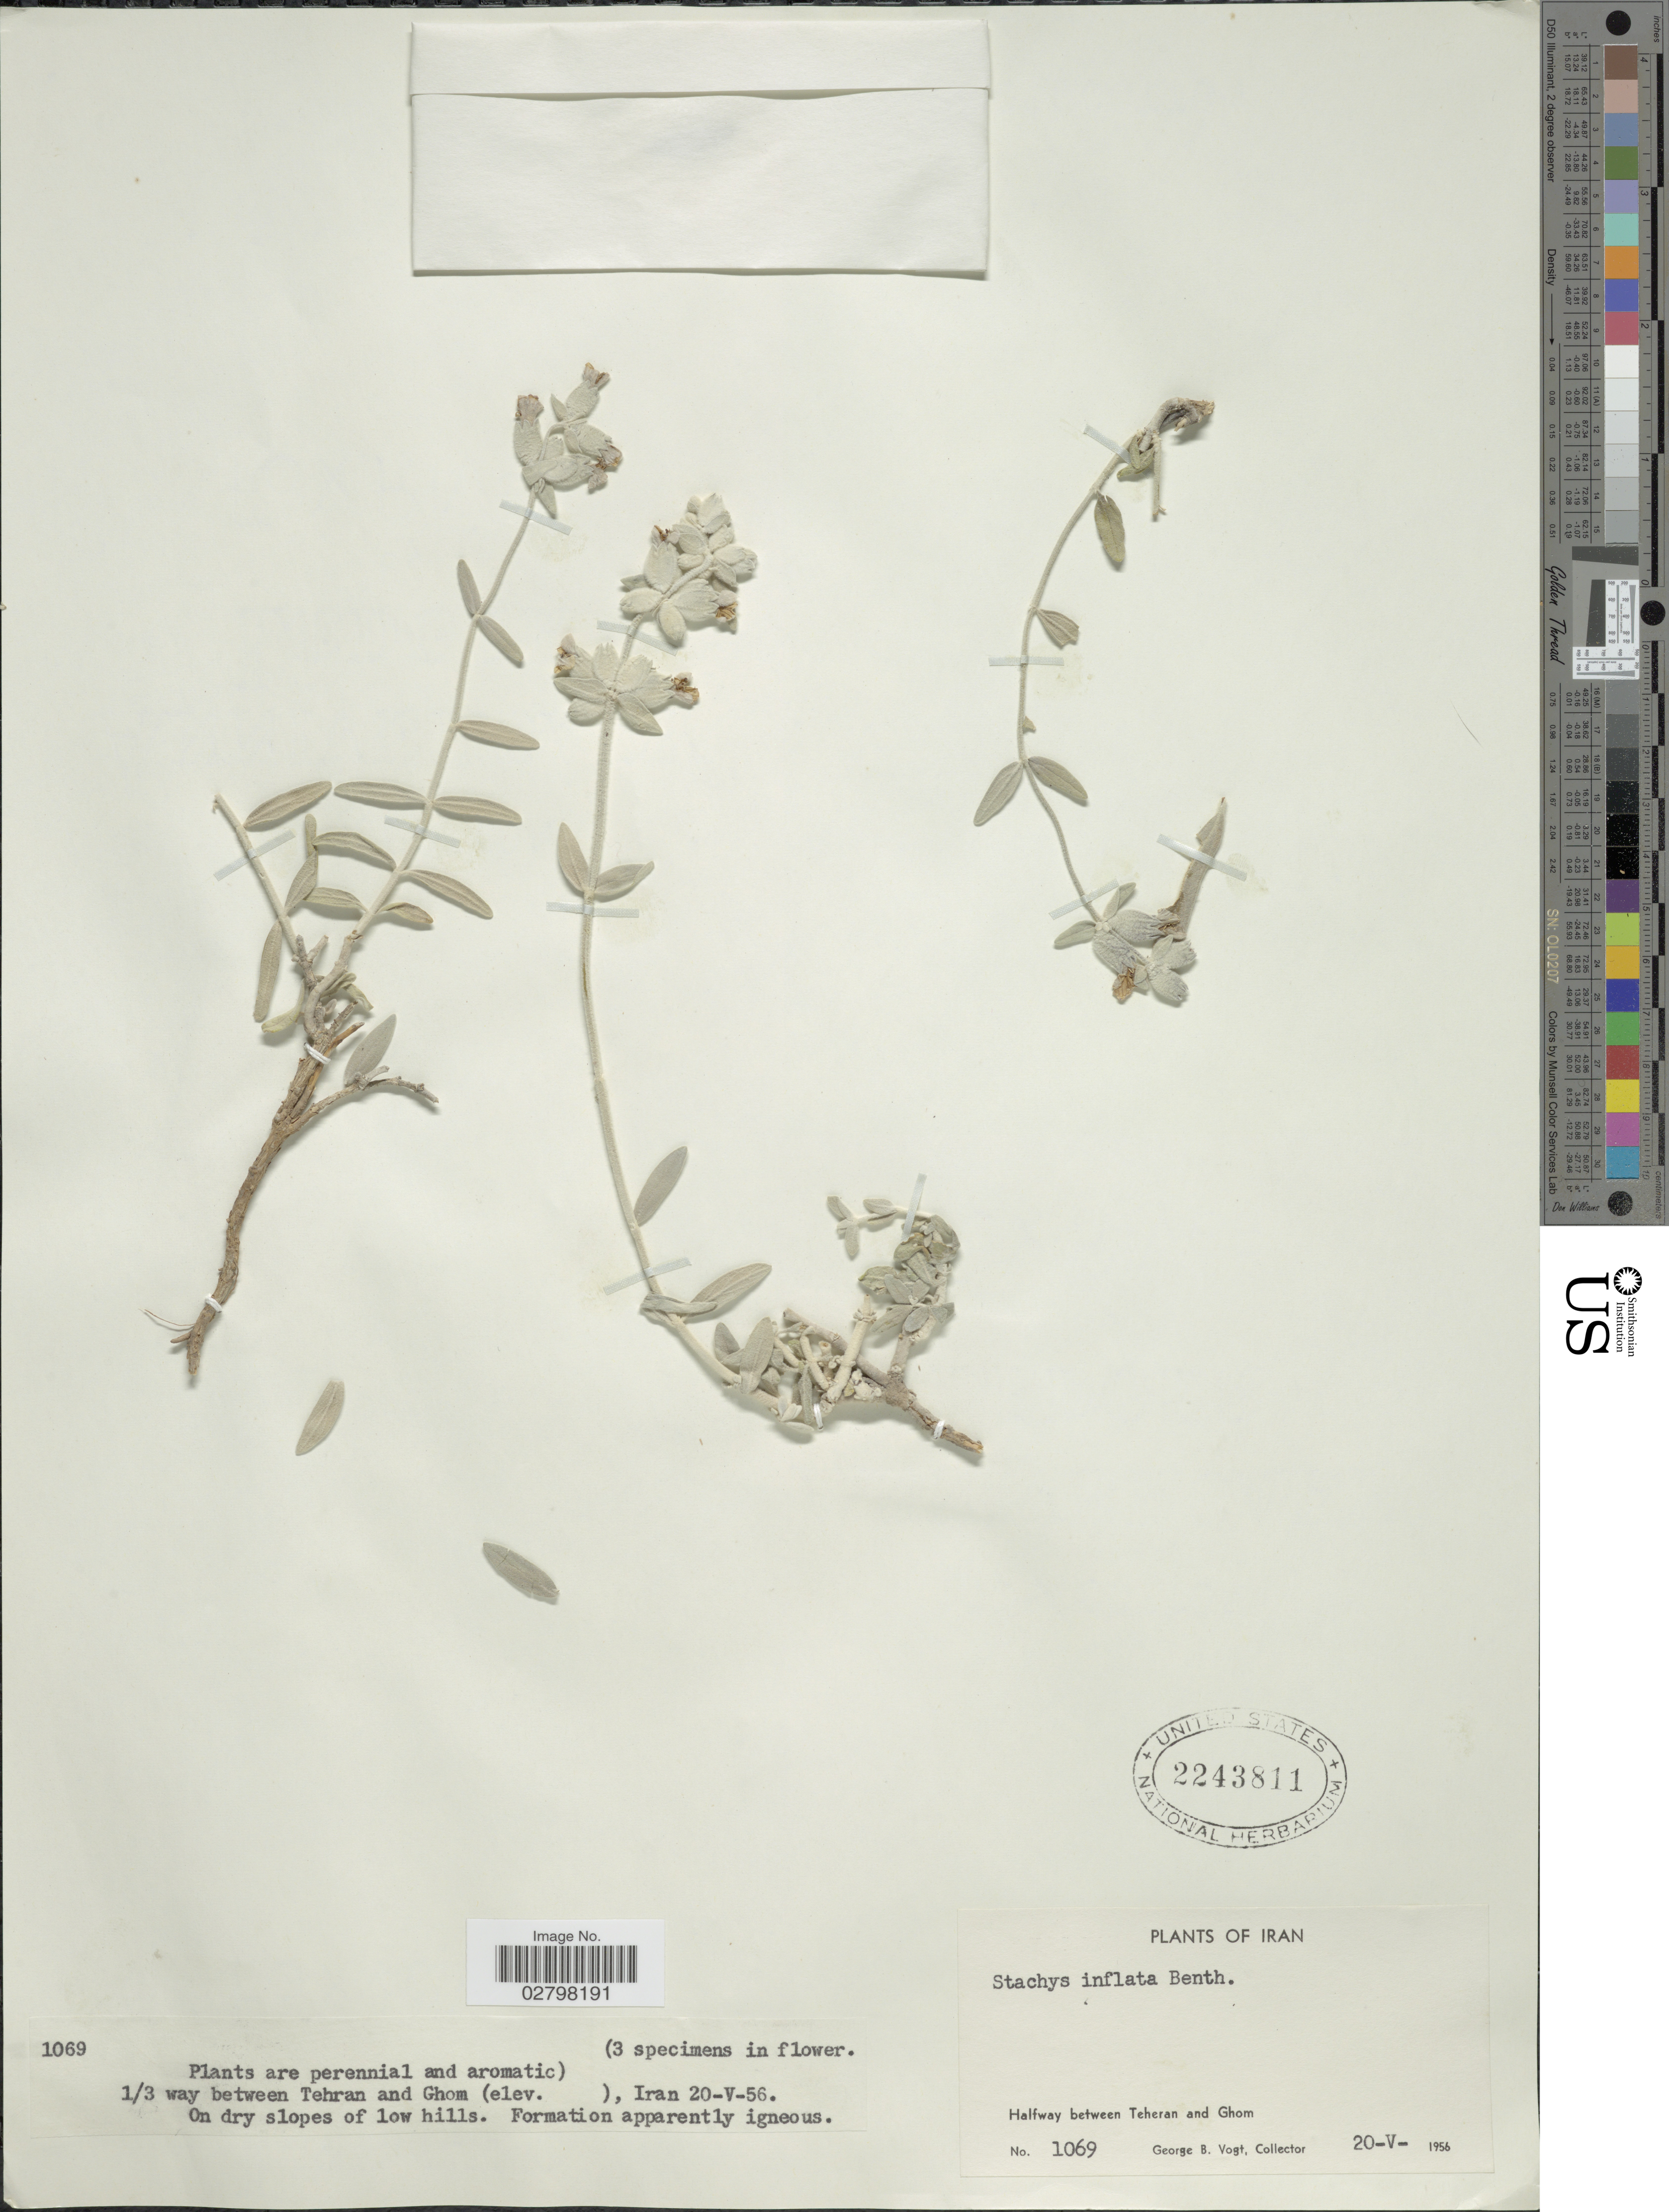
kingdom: Plantae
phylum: Tracheophyta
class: Magnoliopsida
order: Lamiales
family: Lamiaceae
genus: Stachys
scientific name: Stachys inflata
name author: Benth.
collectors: G. B. Vogt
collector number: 1069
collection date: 1956-05-20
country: Iran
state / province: Tehran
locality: Halfway between Teheran and Ghom.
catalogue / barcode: US 2243811